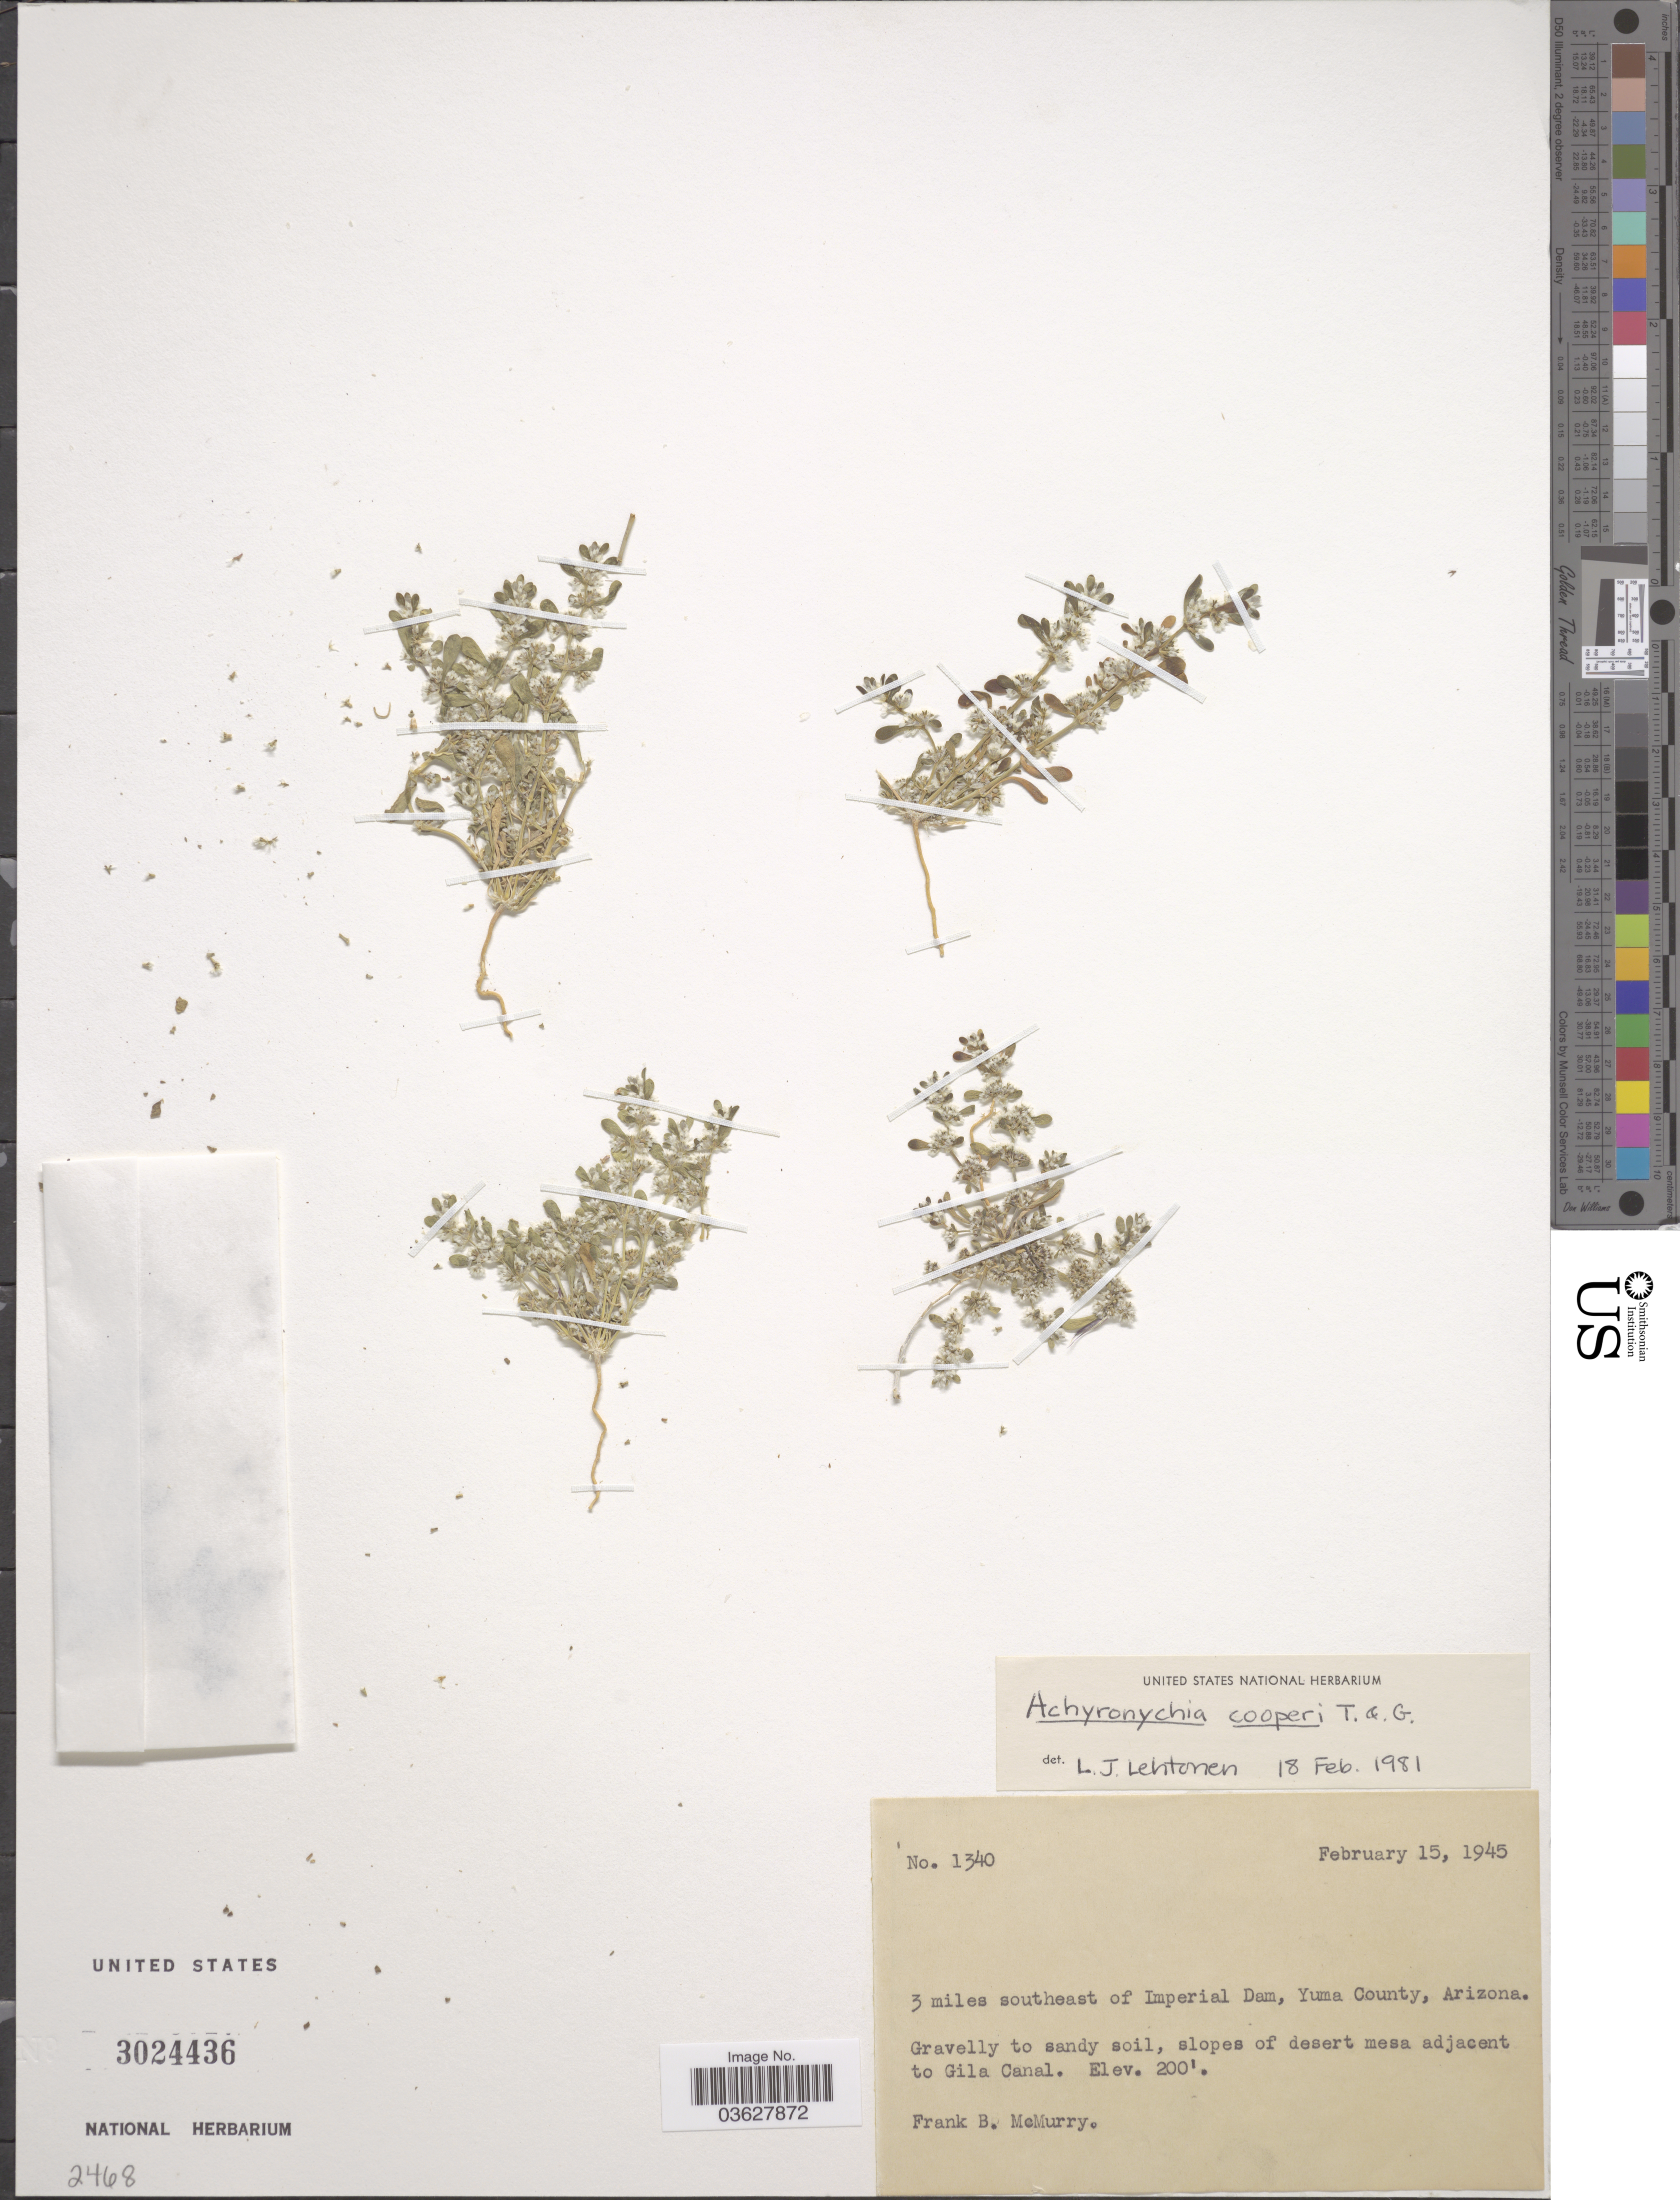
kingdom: Plantae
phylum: Tracheophyta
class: Magnoliopsida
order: Caryophyllales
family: Caryophyllaceae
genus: Achyronychia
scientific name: Achyronychia cooperi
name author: A. Gray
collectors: F. B. McMurry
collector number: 1340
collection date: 1945-02-15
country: United States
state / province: Arizona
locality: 3 miles southeast of Imperial Dam, Yuma County. Slopes of desert mesa adjacent to Gila Canal.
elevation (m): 61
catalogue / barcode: US 3024436